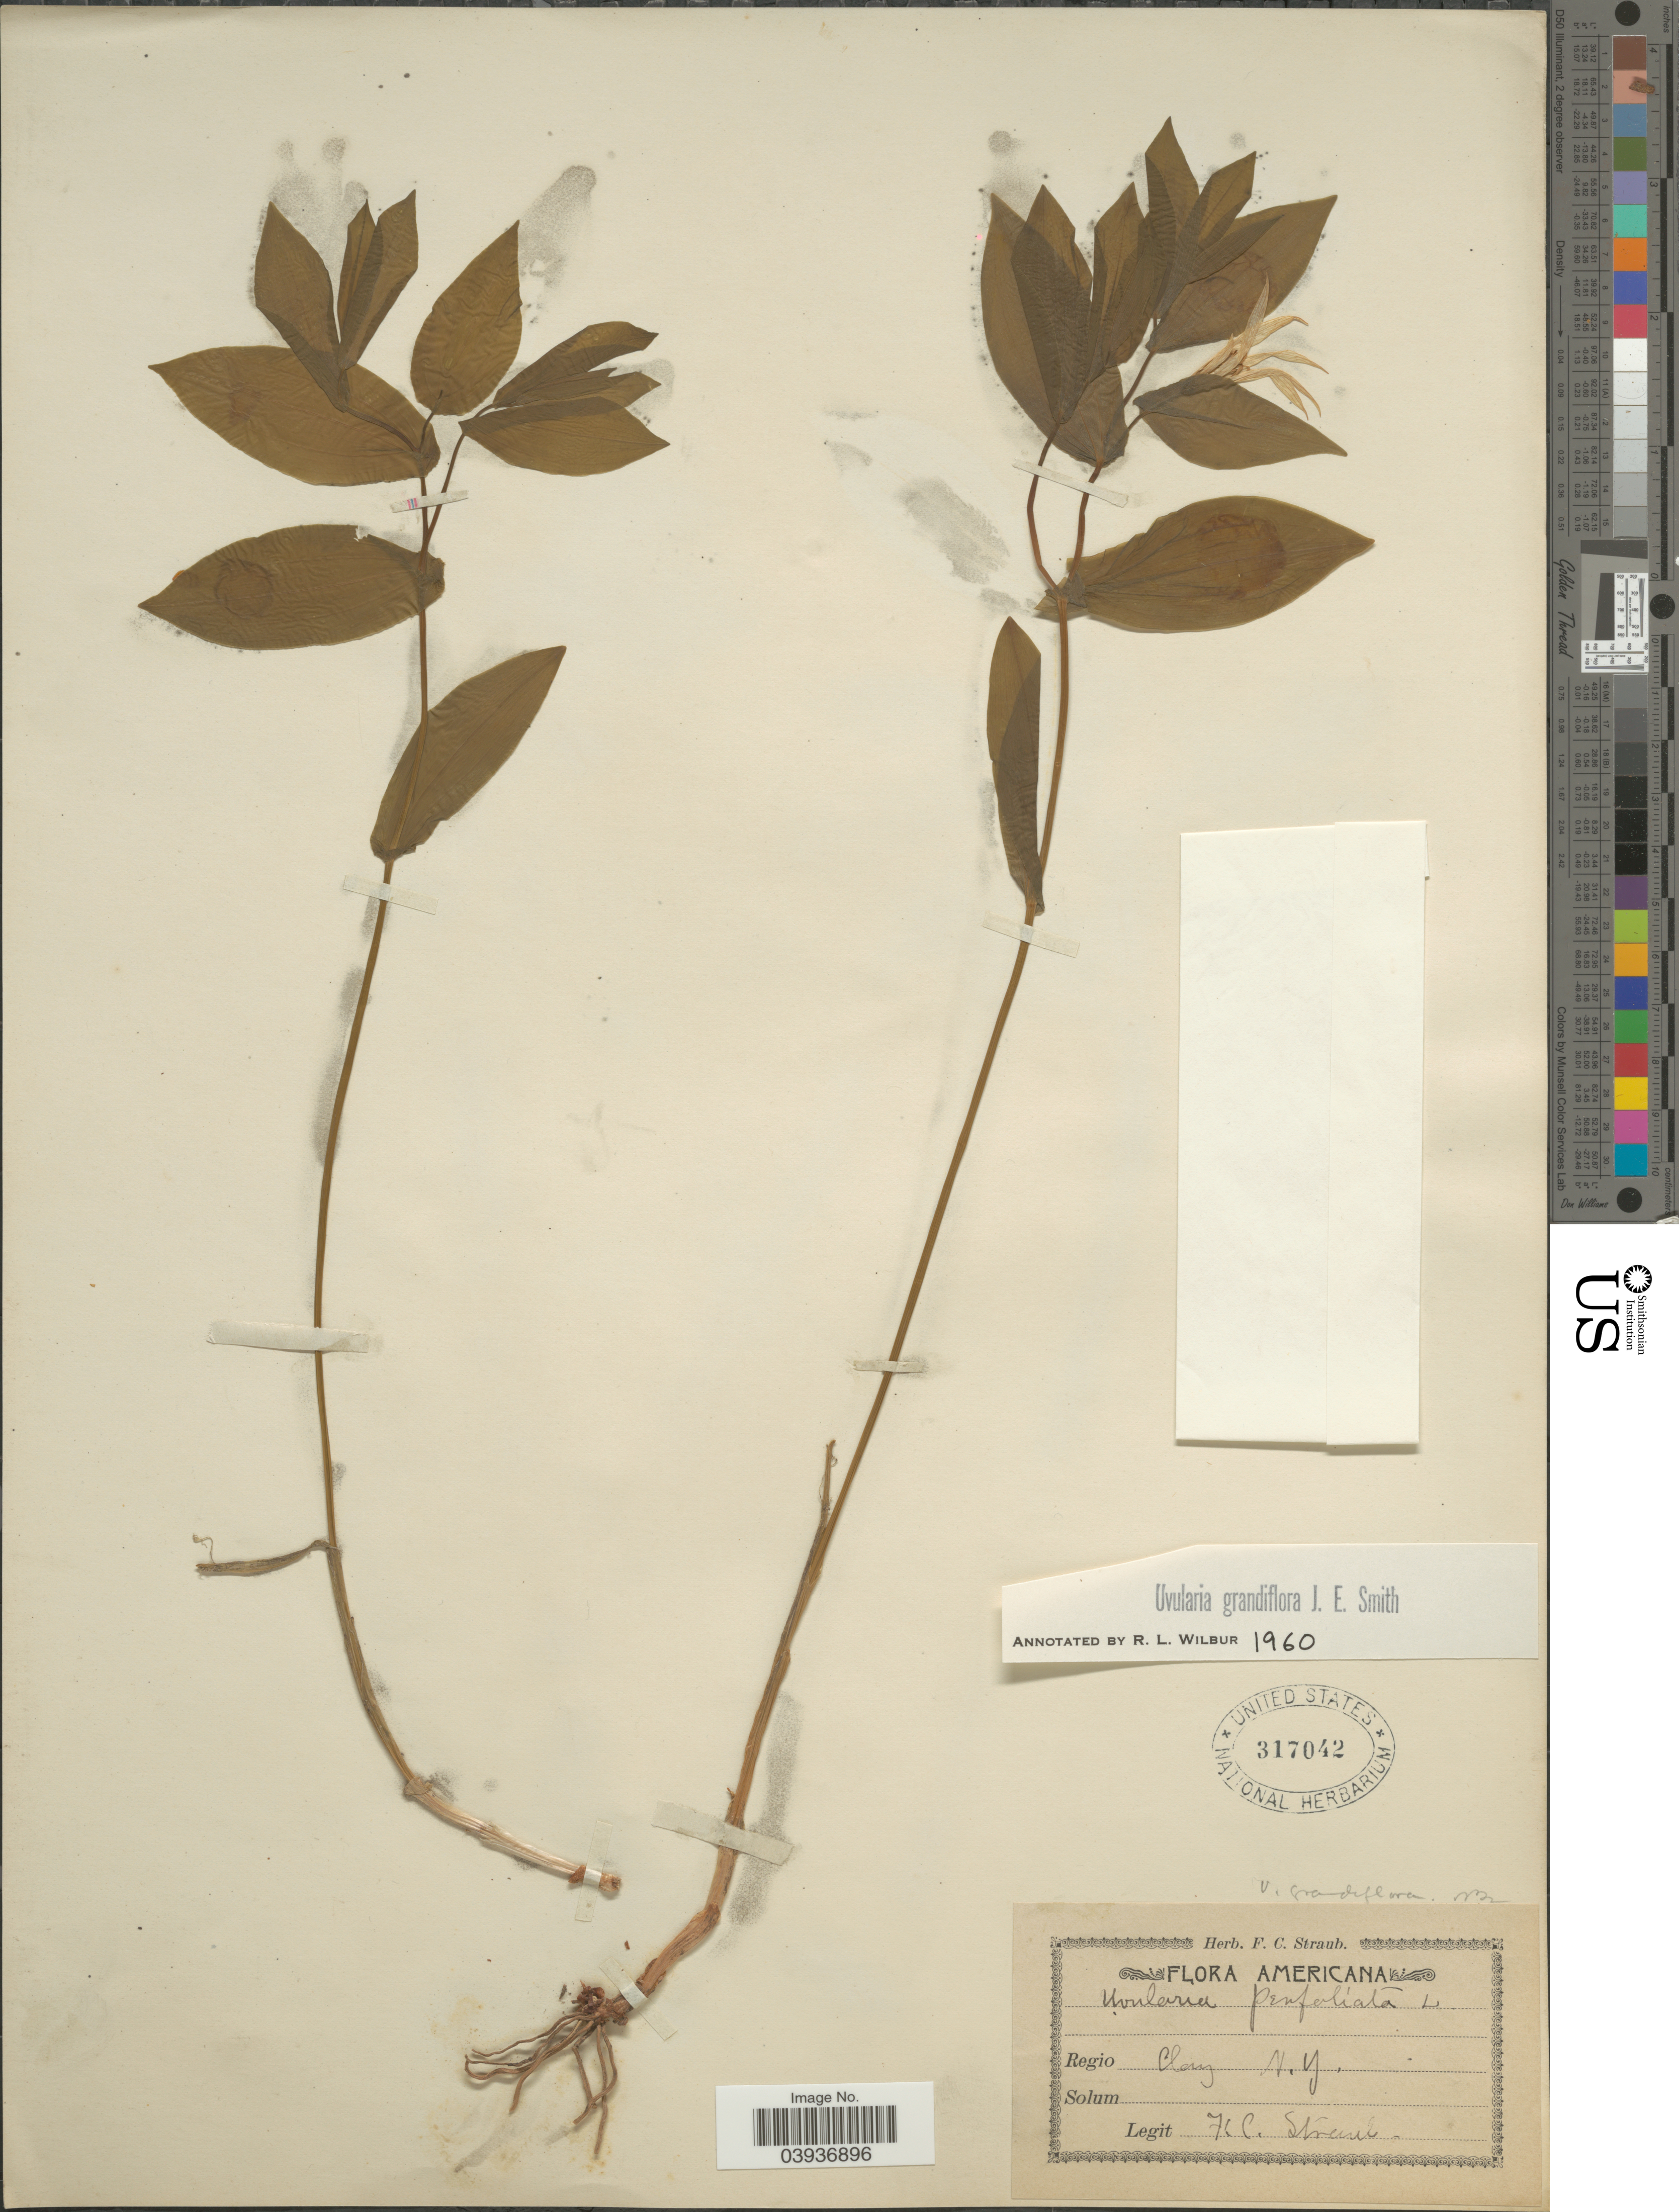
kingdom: Plantae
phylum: Tracheophyta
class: Liliopsida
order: Liliales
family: Colchicaceae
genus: Uvularia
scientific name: Uvularia grandiflora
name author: Sm.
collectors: F. Straub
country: United States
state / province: New York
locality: Regio Clay.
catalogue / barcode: US 317042